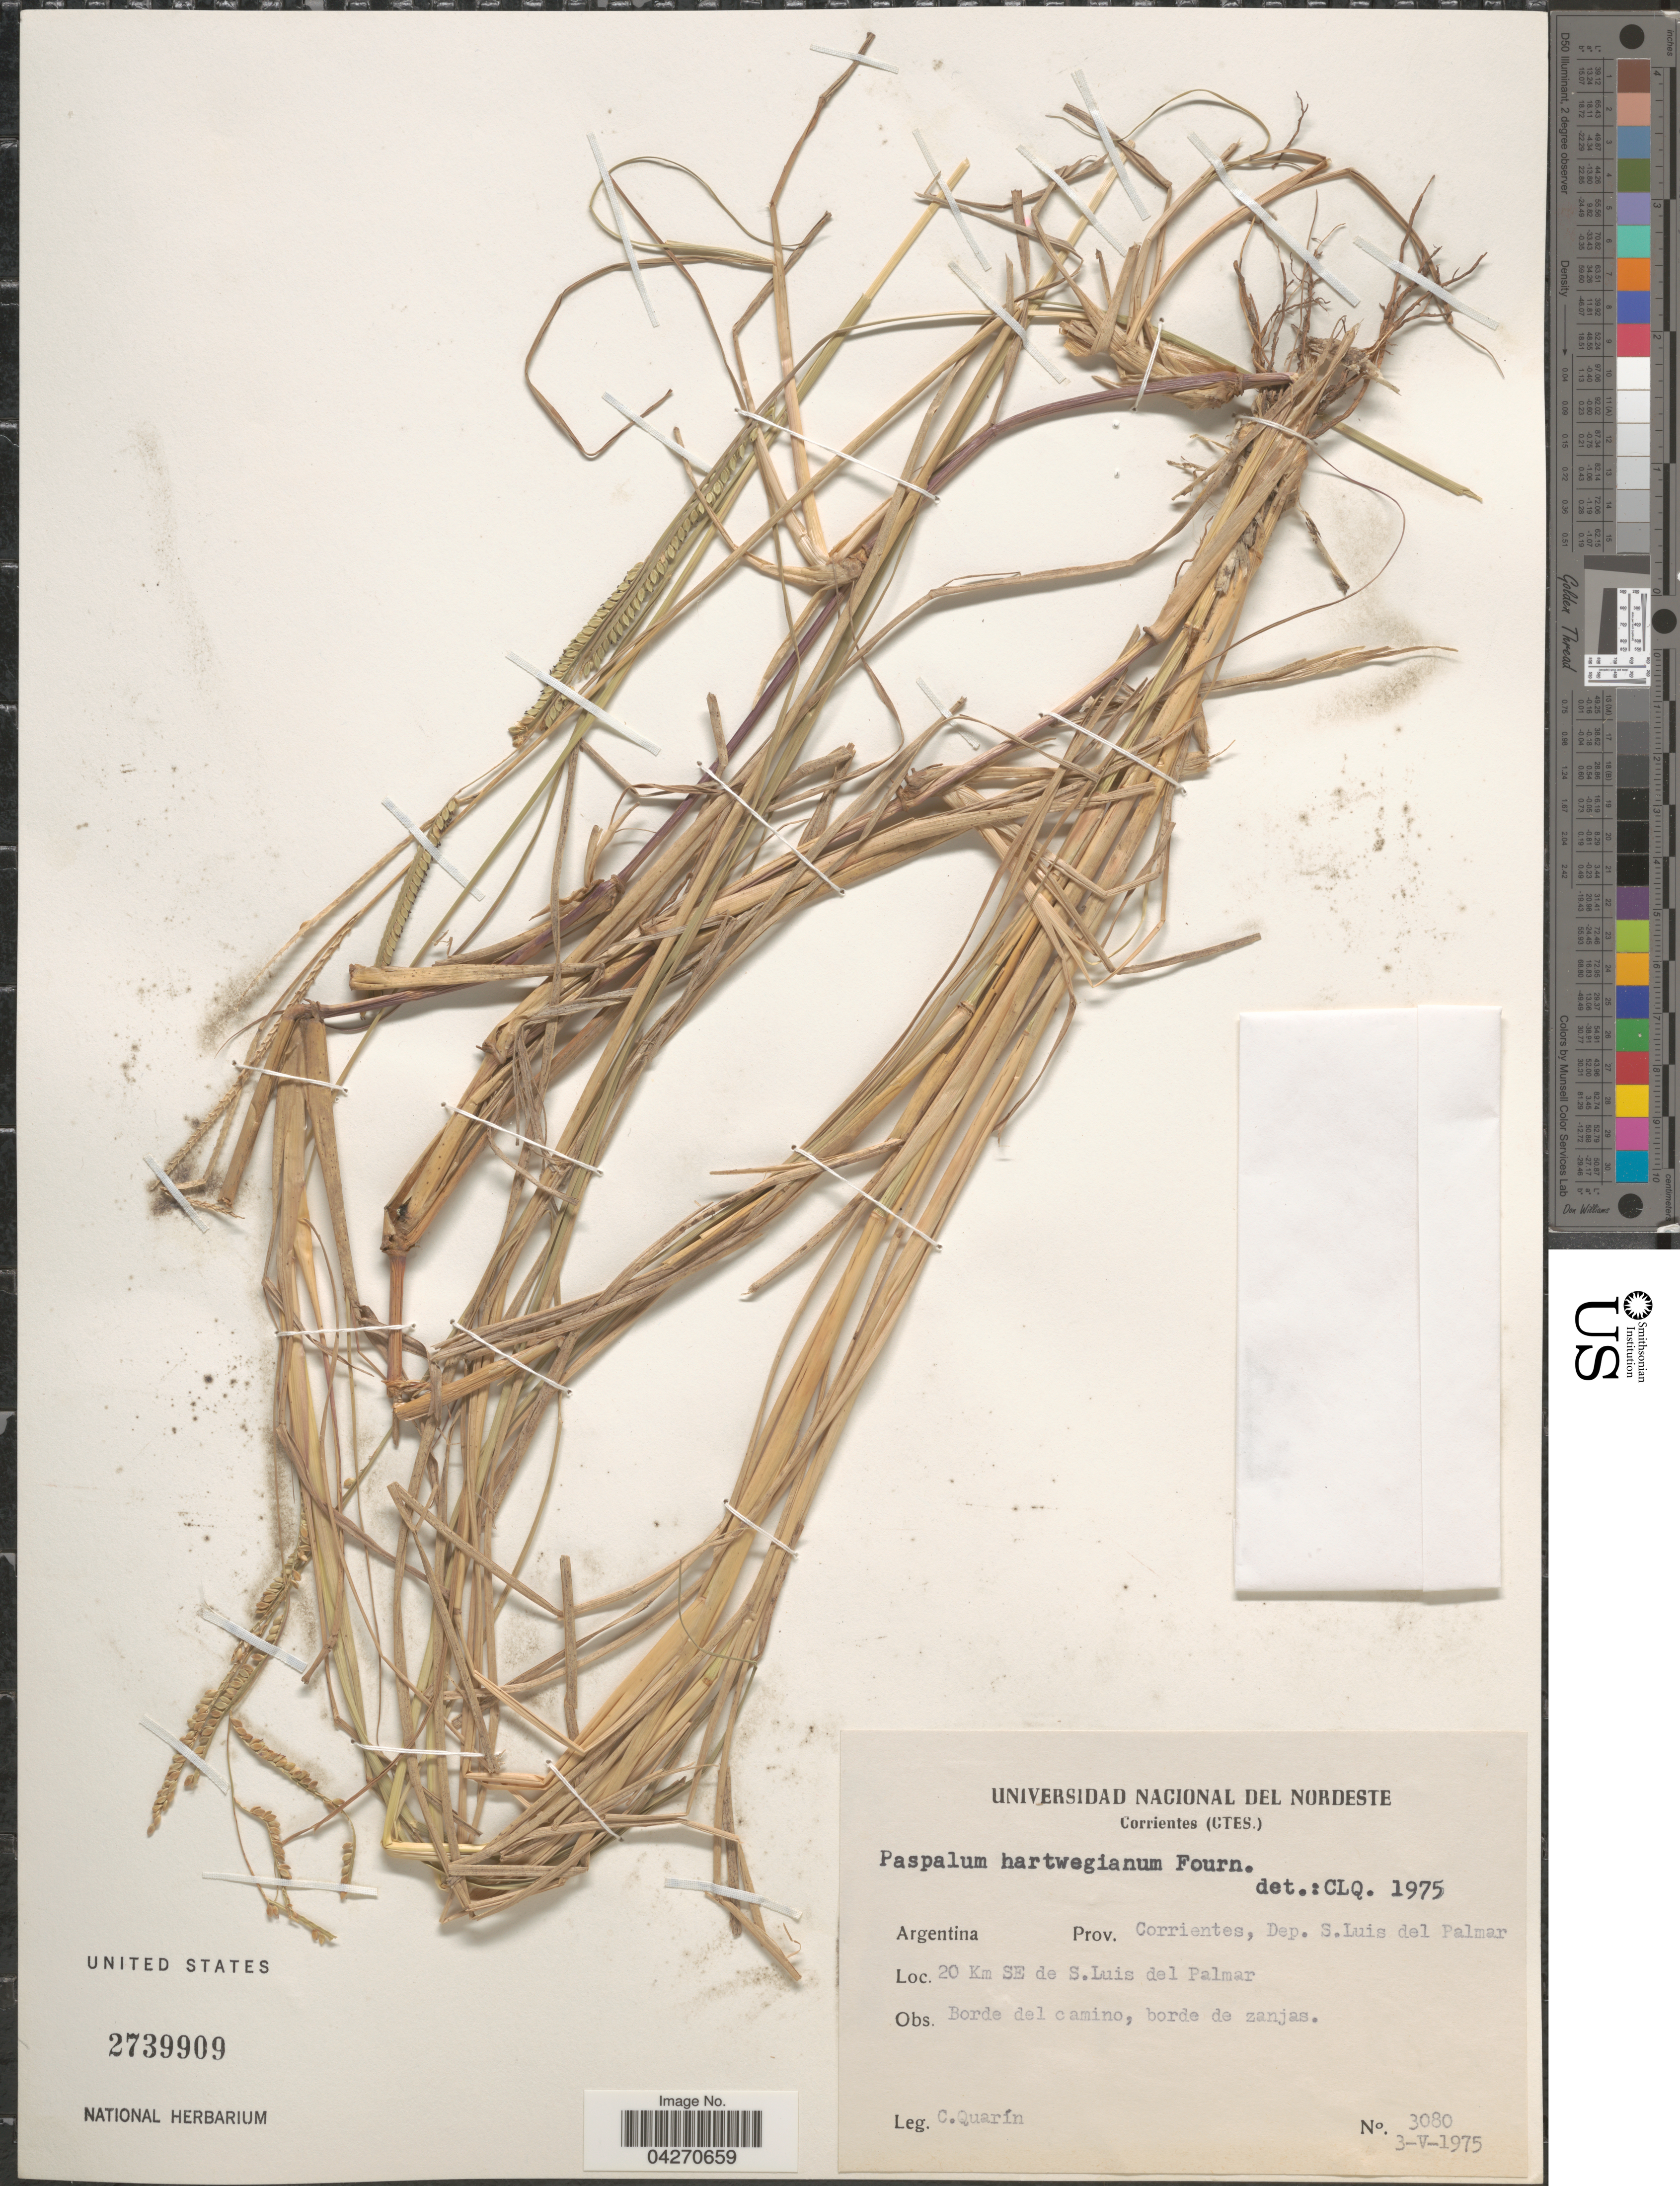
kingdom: Plantae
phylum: Tracheophyta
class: Liliopsida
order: Poales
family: Poaceae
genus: Paspalum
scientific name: Paspalum hartwegianum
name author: E. Fourn.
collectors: C. Quarín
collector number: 3080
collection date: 1975-05-03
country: Argentina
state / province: Corrientes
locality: Dep. S. Luis del Palmar. 20 Km SE de S. Luis del Palmar.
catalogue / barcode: US 2739909